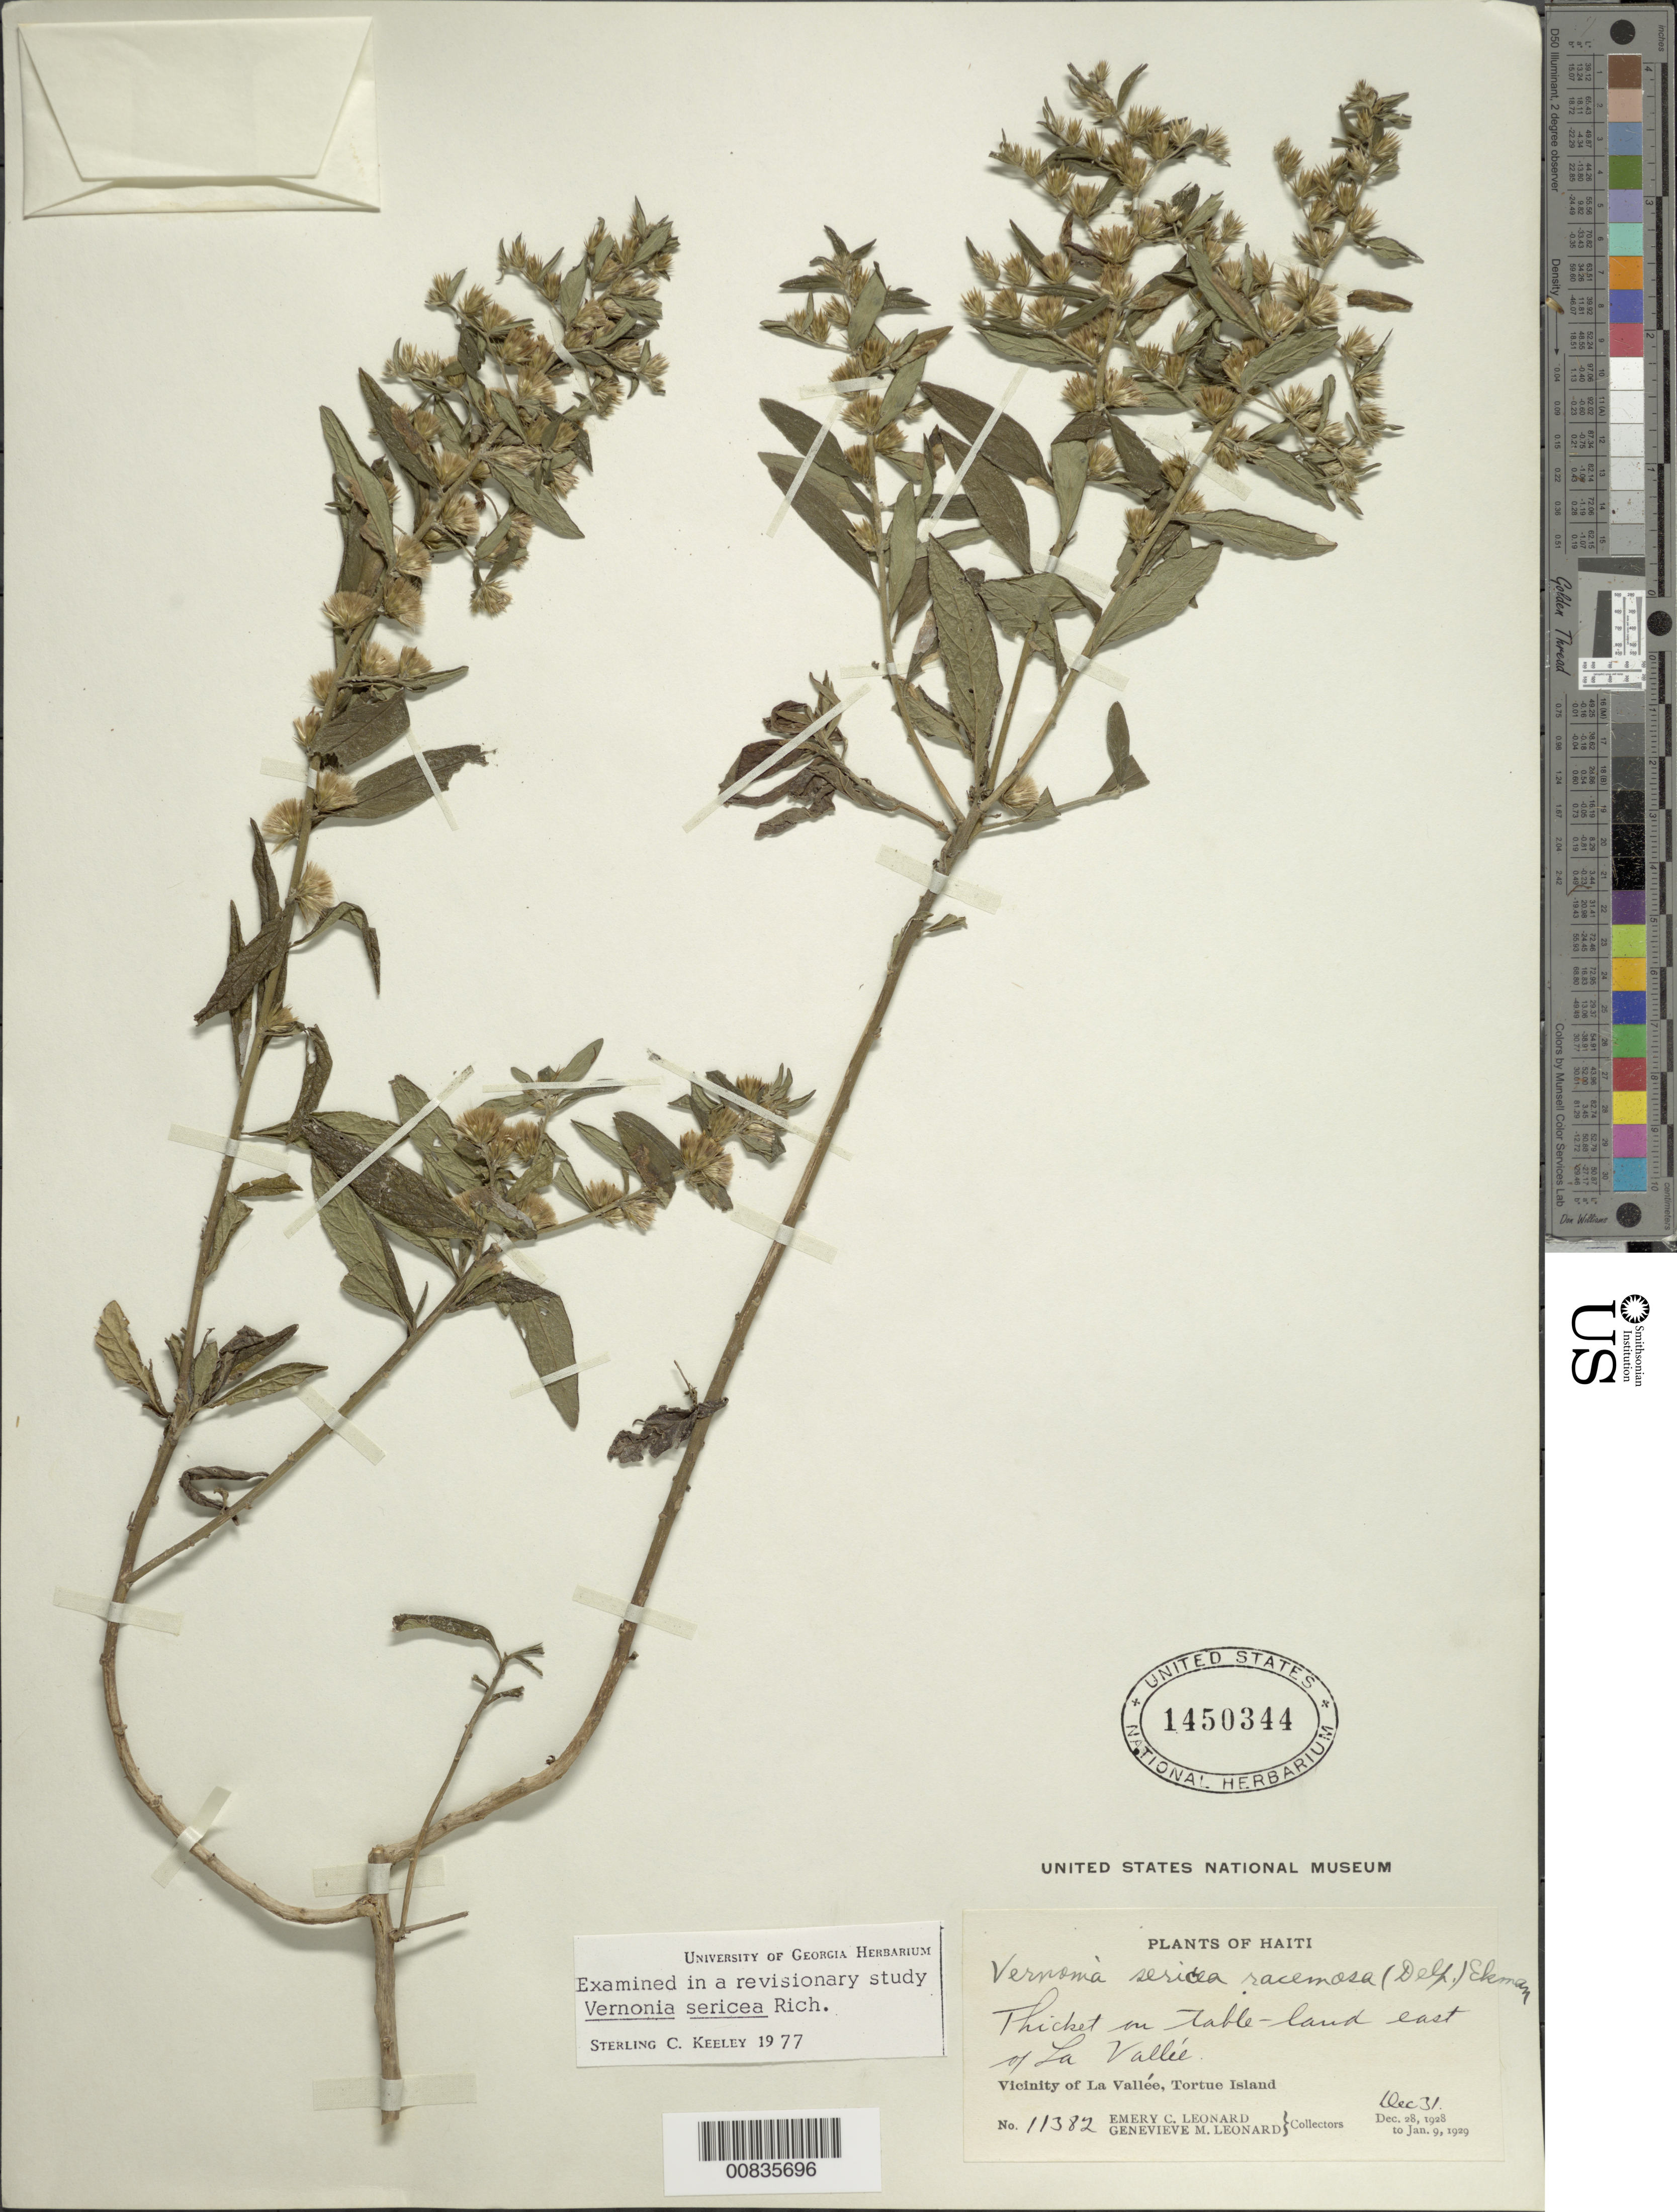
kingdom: Plantae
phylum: Tracheophyta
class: Magnoliopsida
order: Asterales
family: Asteraceae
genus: Lepidaploa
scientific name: Lepidaploa sericea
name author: (Rich.) H. Rob.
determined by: Keeley, S. C.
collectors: E. C. Leonard & G. M. Leonard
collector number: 11382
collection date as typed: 31 Dec 1928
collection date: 1928-12-31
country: Haiti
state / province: Nord-Ouest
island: Île de la Tortue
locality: Vicinity of La Vallée, table-land E of city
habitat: Thicket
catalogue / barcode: US 1450344